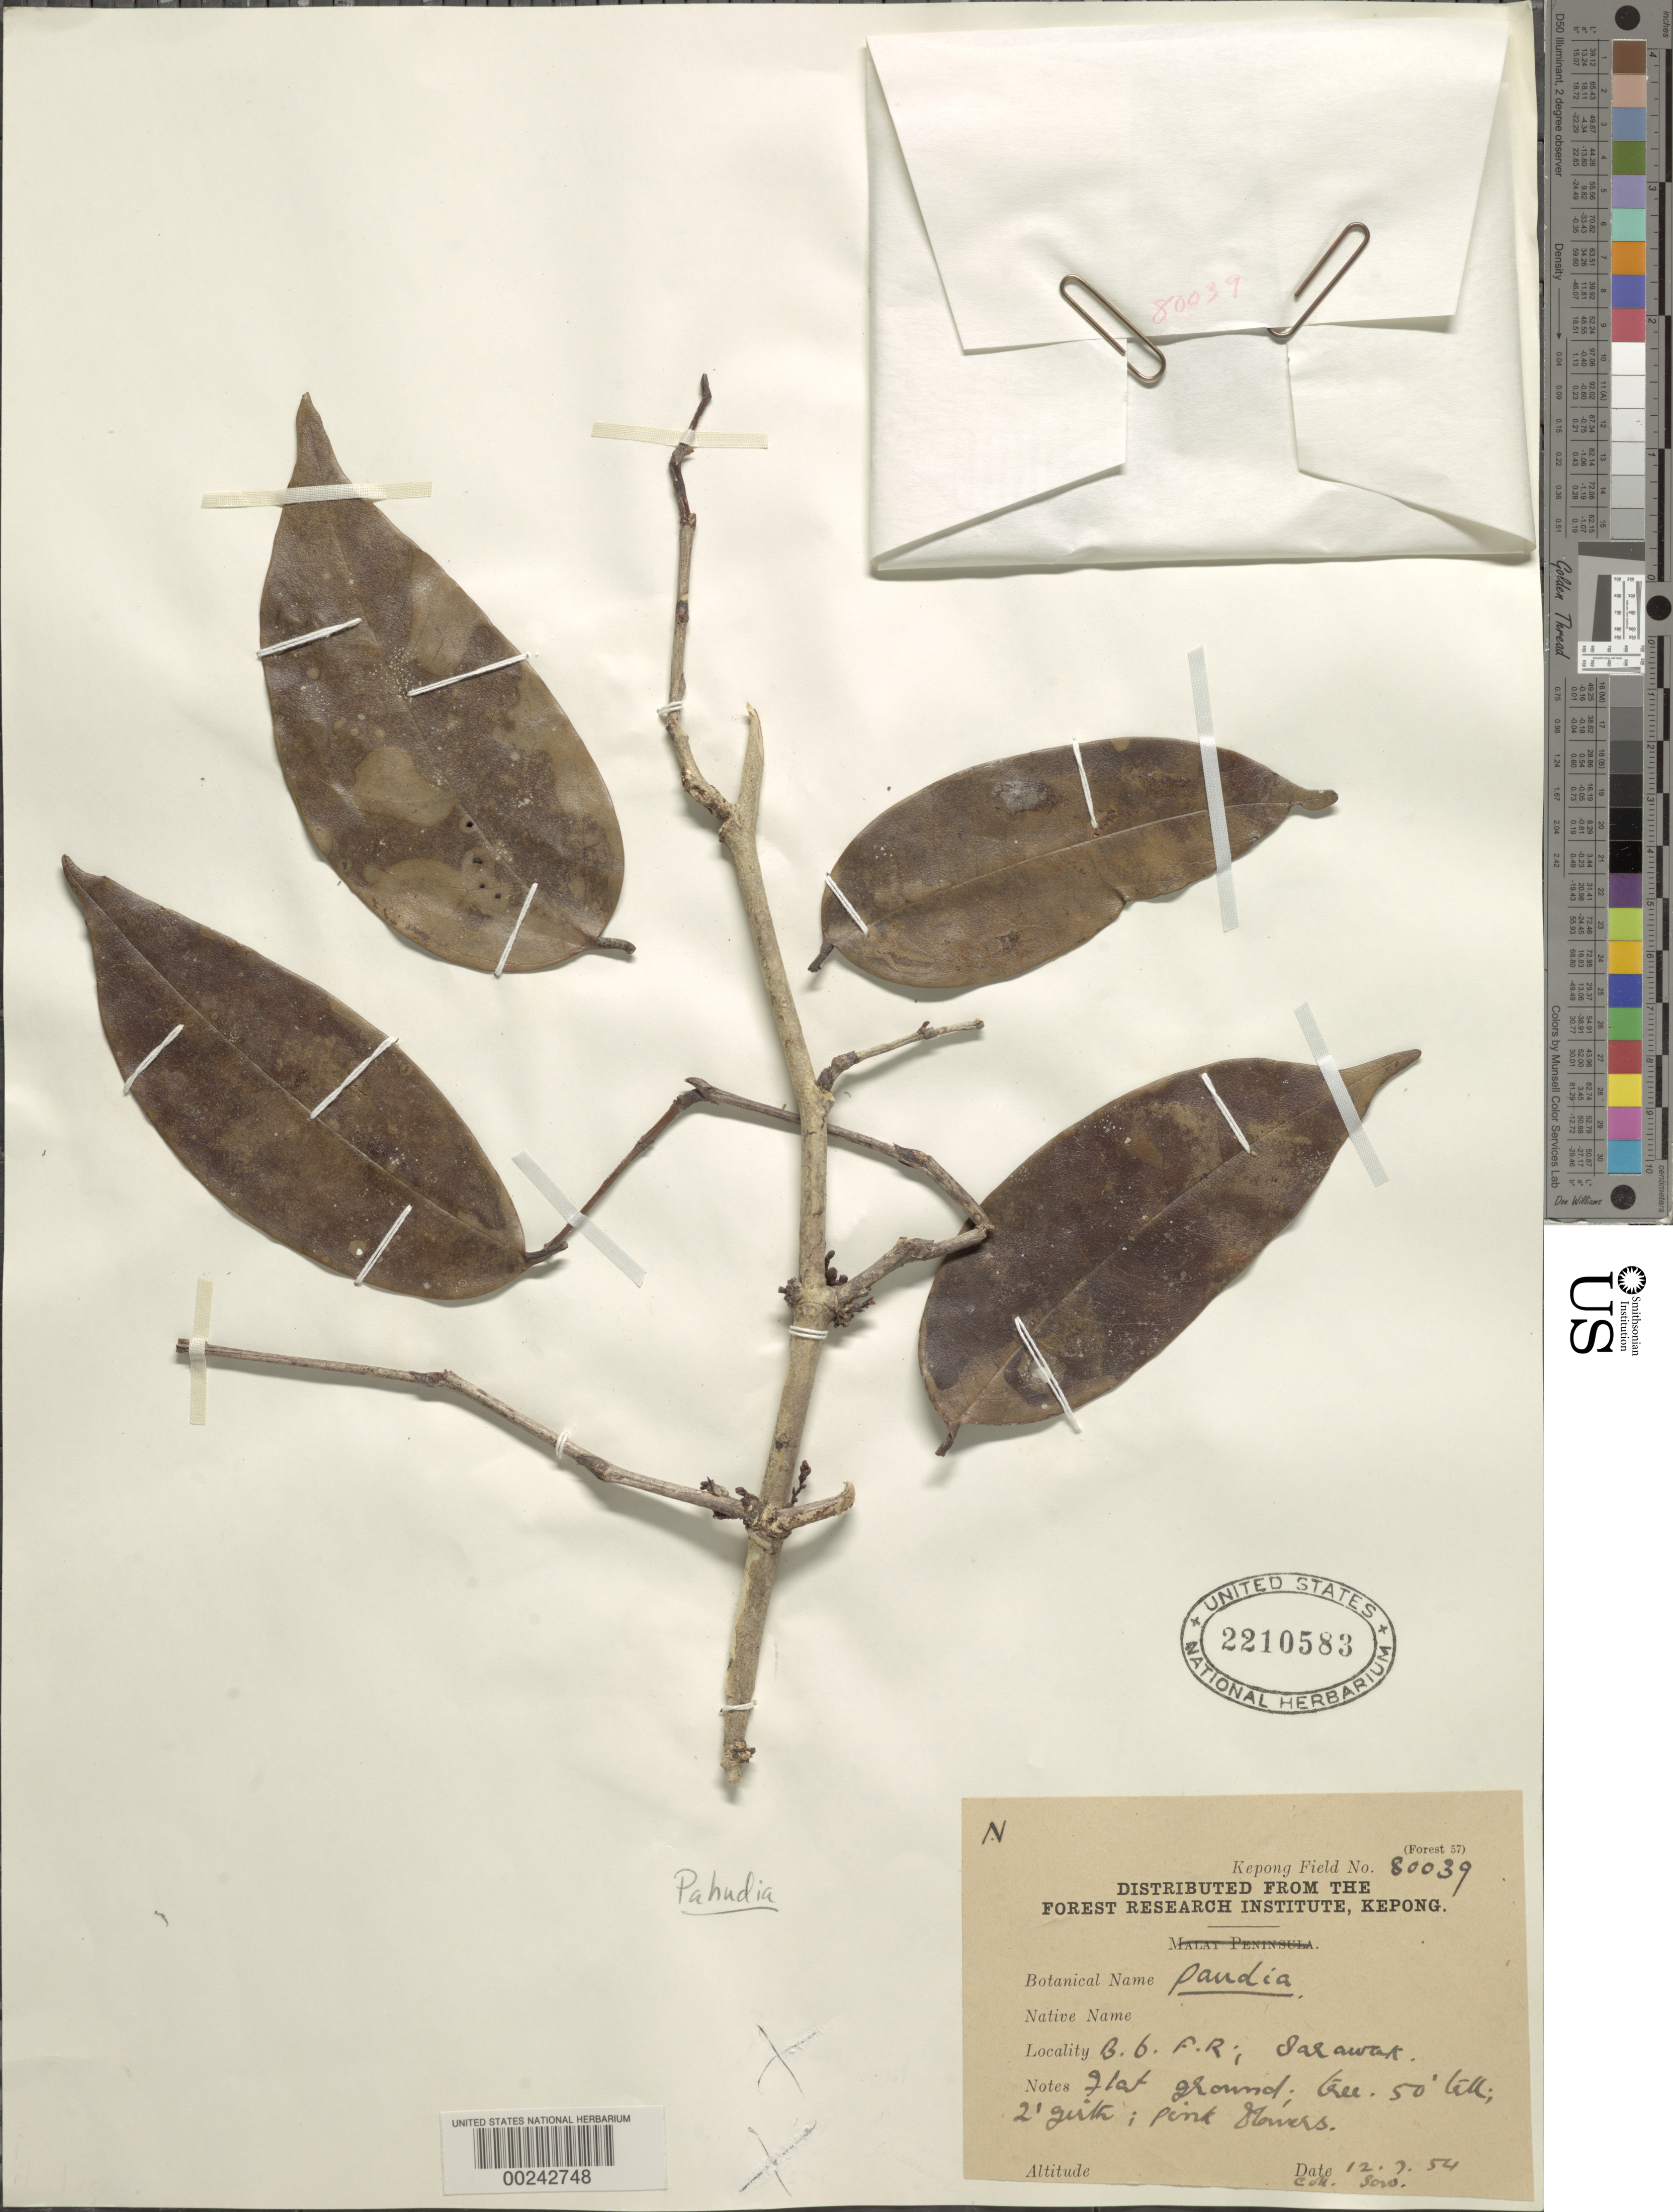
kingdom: Plantae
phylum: Tracheophyta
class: Magnoliopsida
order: Fabales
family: Fabaceae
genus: Afzelia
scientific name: Afzelia sp.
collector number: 80039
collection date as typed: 12 Jul 1954 or Jul 12 1954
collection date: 1954-07-12 or 1954-12-07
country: Malaysia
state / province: Sarawak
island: Borneo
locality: B.b.f.r.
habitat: Flat ground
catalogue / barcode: US 2210583